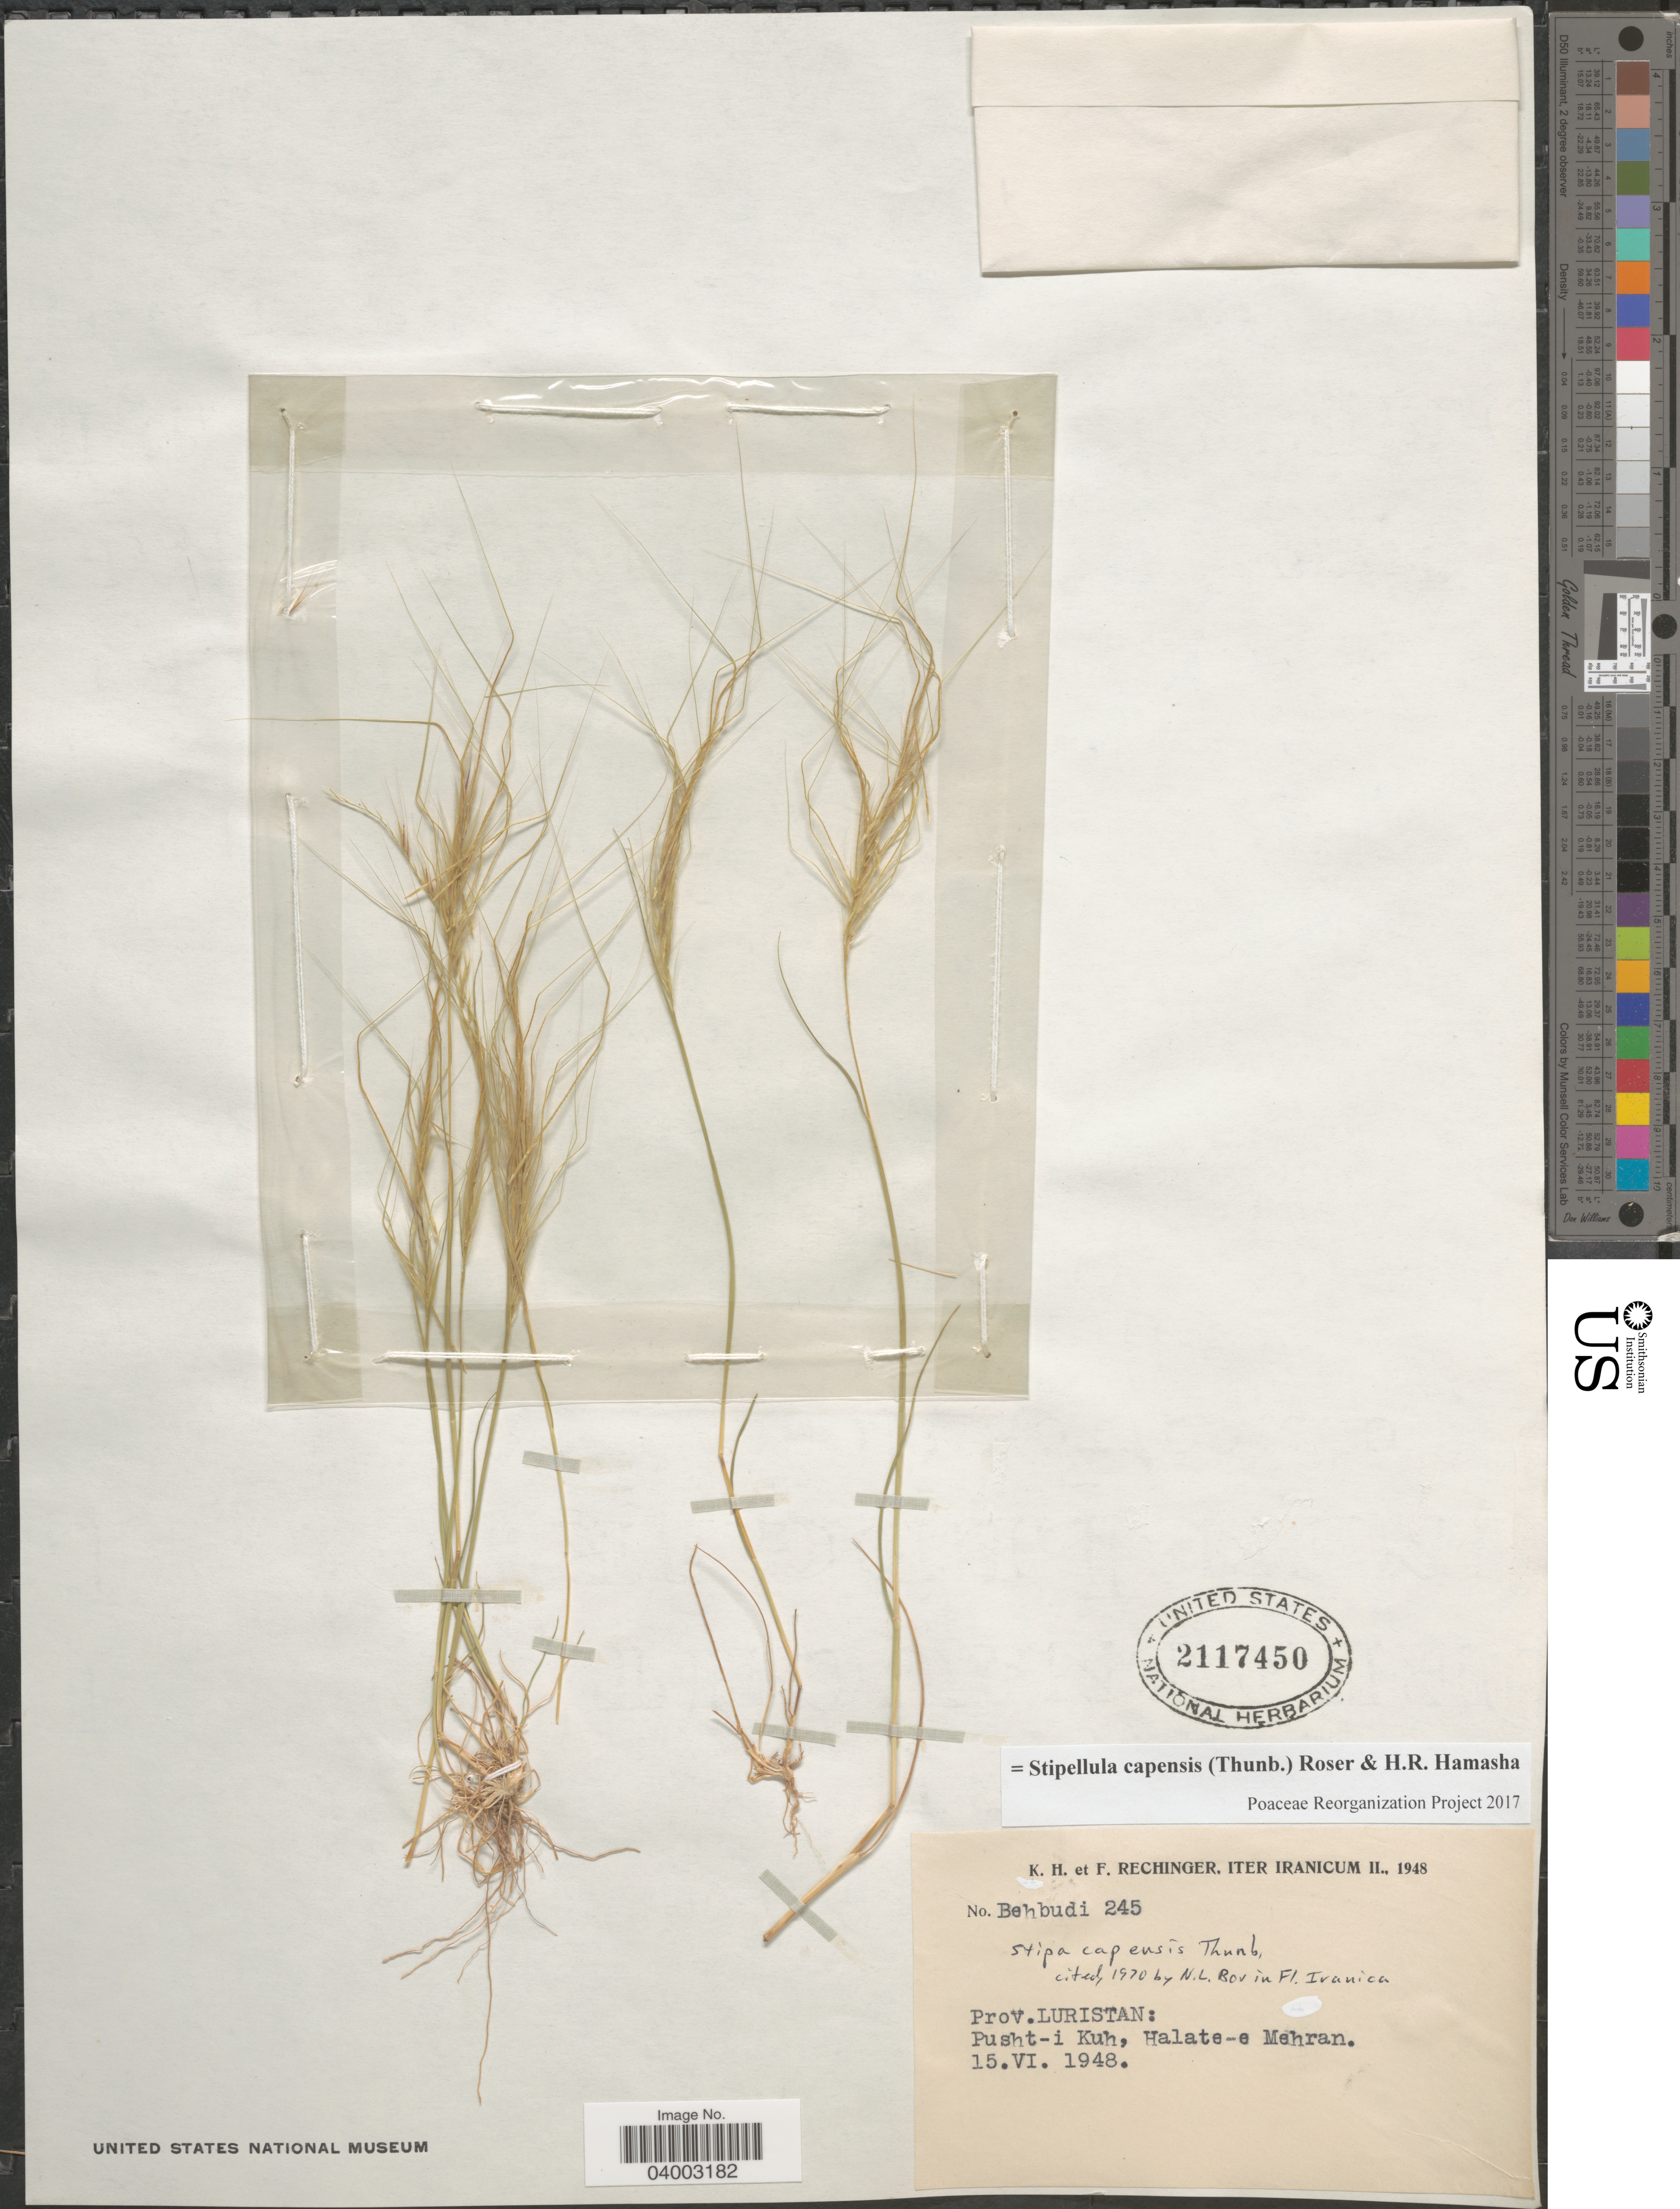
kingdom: Plantae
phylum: Tracheophyta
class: Liliopsida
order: Poales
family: Poaceae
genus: Stipellula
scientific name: Stipellula capensis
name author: (Thunb.) Röser & H. R. Hamasha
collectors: K. H. Rechinger & F. Rechinger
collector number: behbudi 245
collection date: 1948-06-15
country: Iran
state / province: Lorestan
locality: Prov. Luristan: Pusht-i Kuh, Halate-e Mehran.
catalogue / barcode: US 2117450